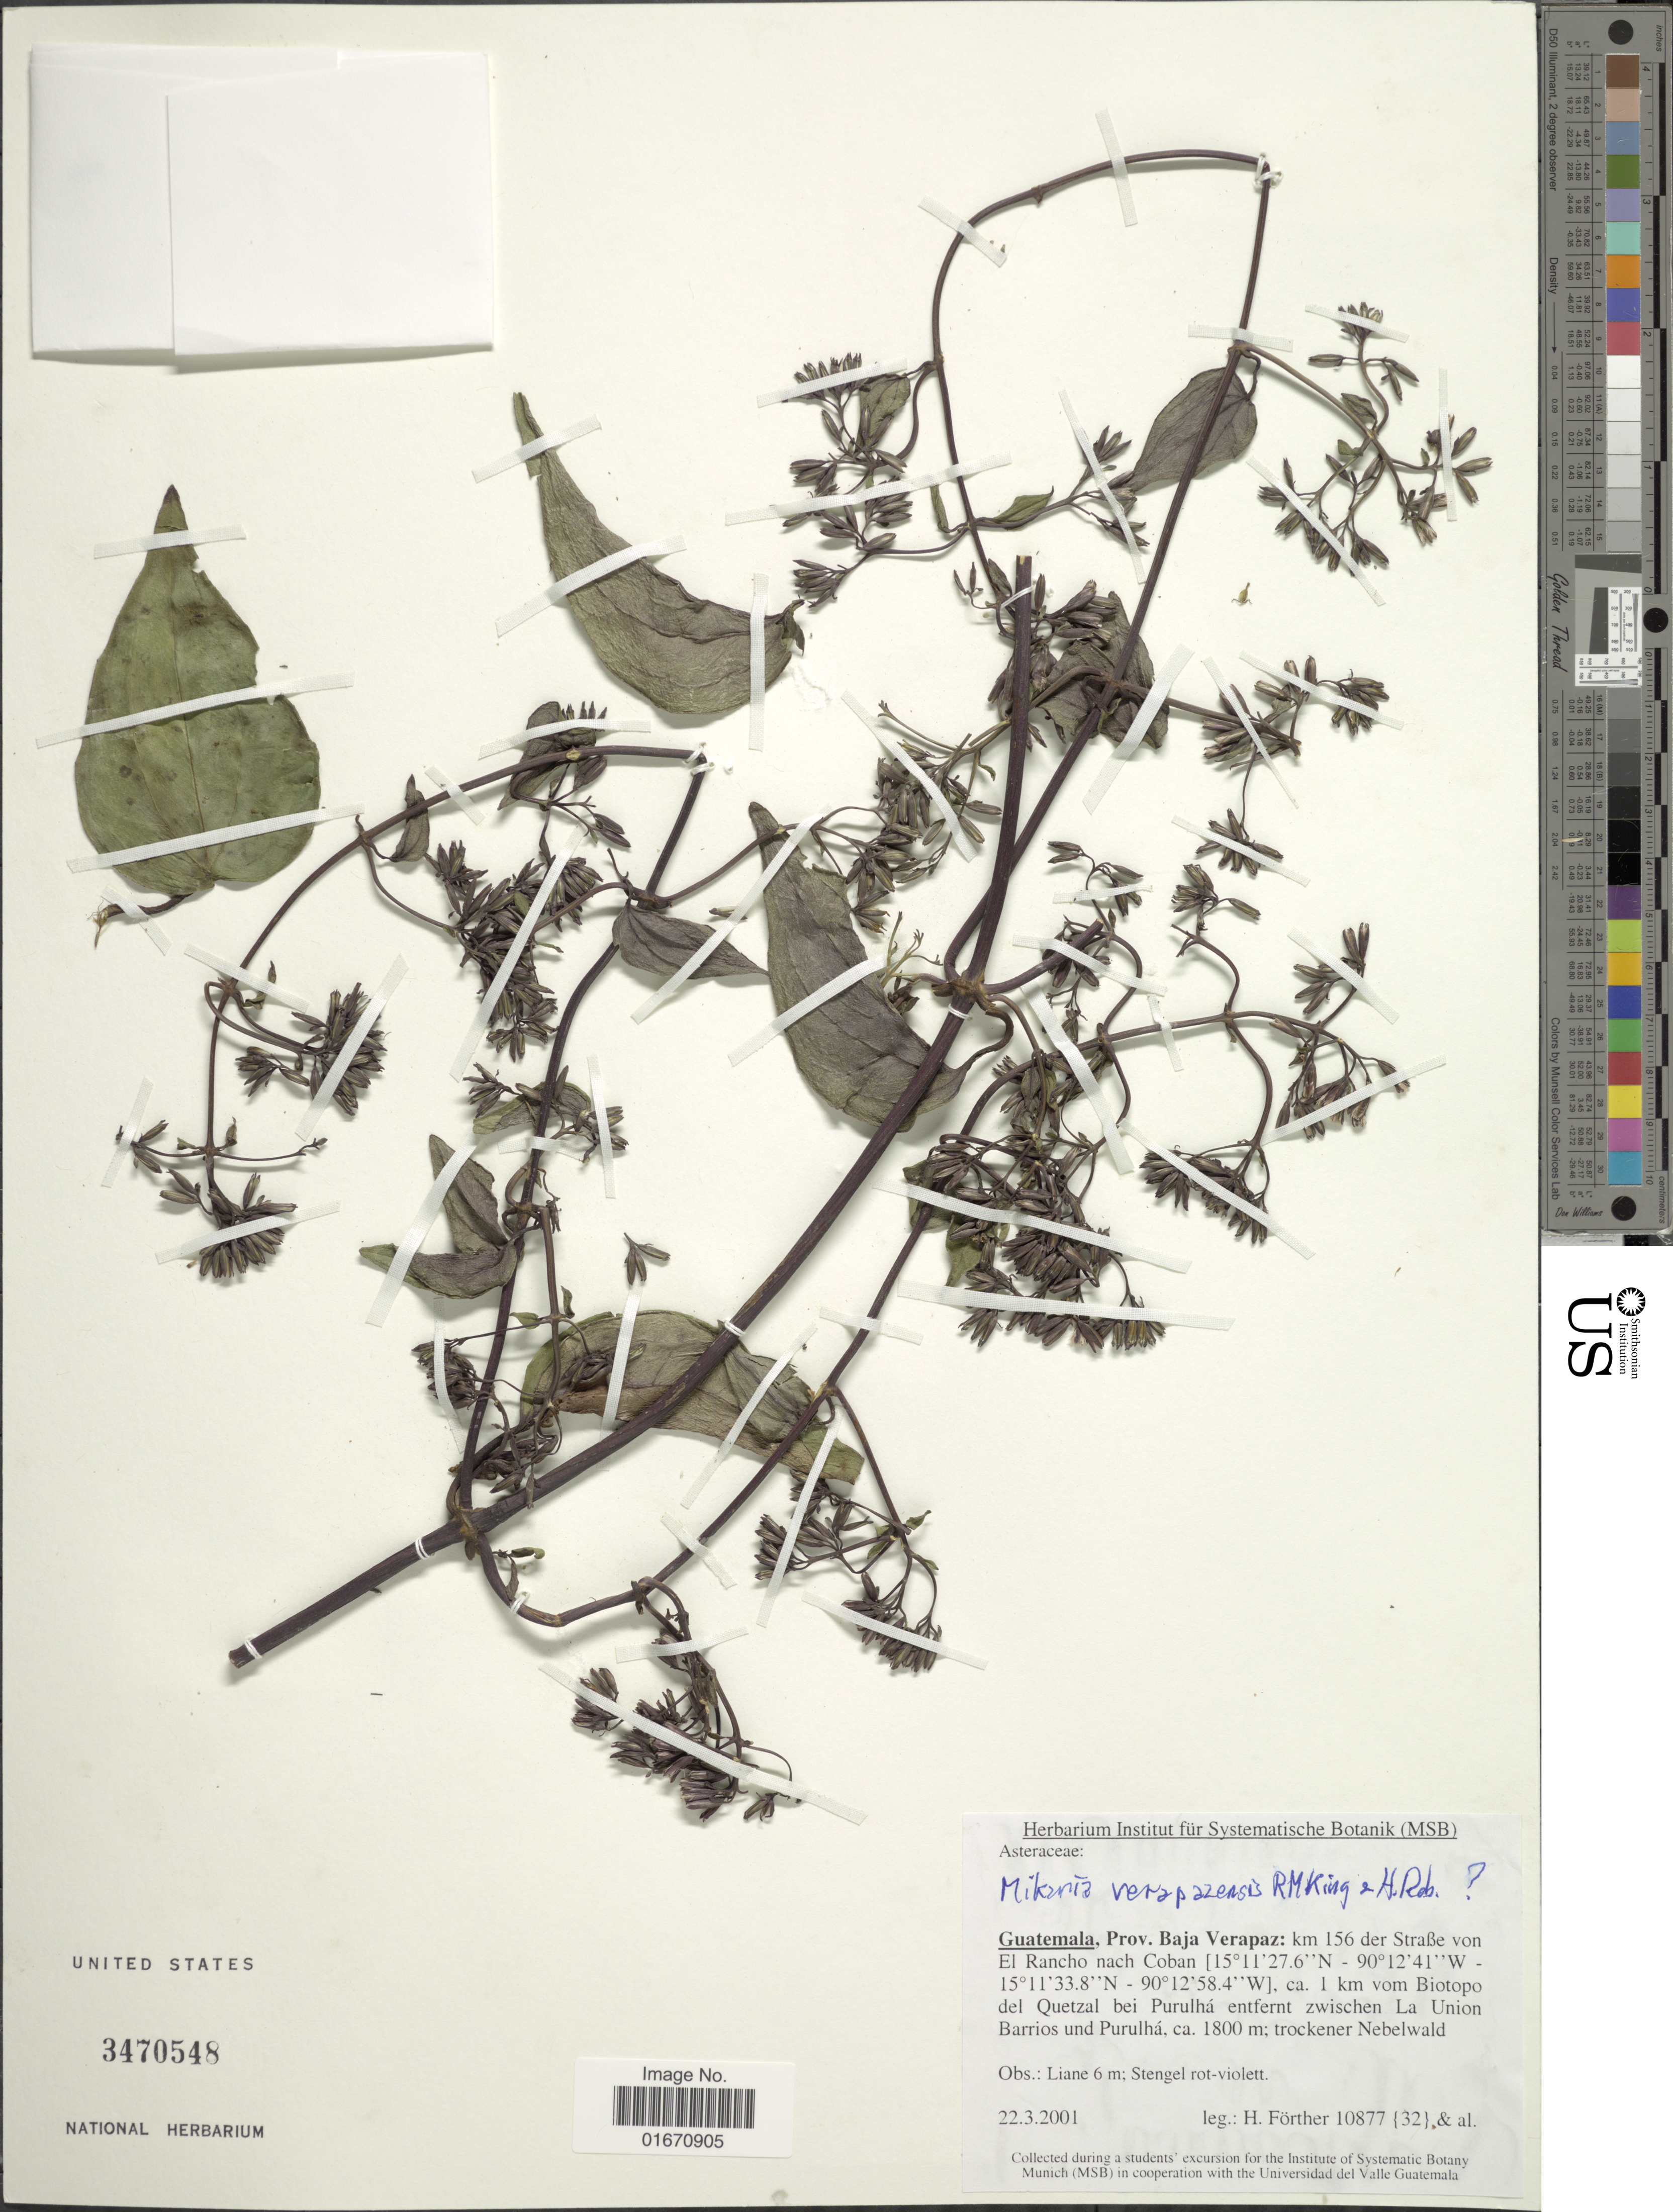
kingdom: Plantae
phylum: Tracheophyta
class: Magnoliopsida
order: Asterales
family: Asteraceae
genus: Mikania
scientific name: Mikania verapazensis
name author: R.M. King & H. Rob.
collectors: H. Förther & et al.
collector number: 10877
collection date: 2001-03-22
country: Guatemala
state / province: Baja Verapaz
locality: Km 156 der Strabe von El Rancho nach Coban, ca 1 km vom Biotopo del Quetzal bei Purulha entfernt zwischen La Union Barrios und Purulha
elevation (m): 1800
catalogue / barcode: US 3470548